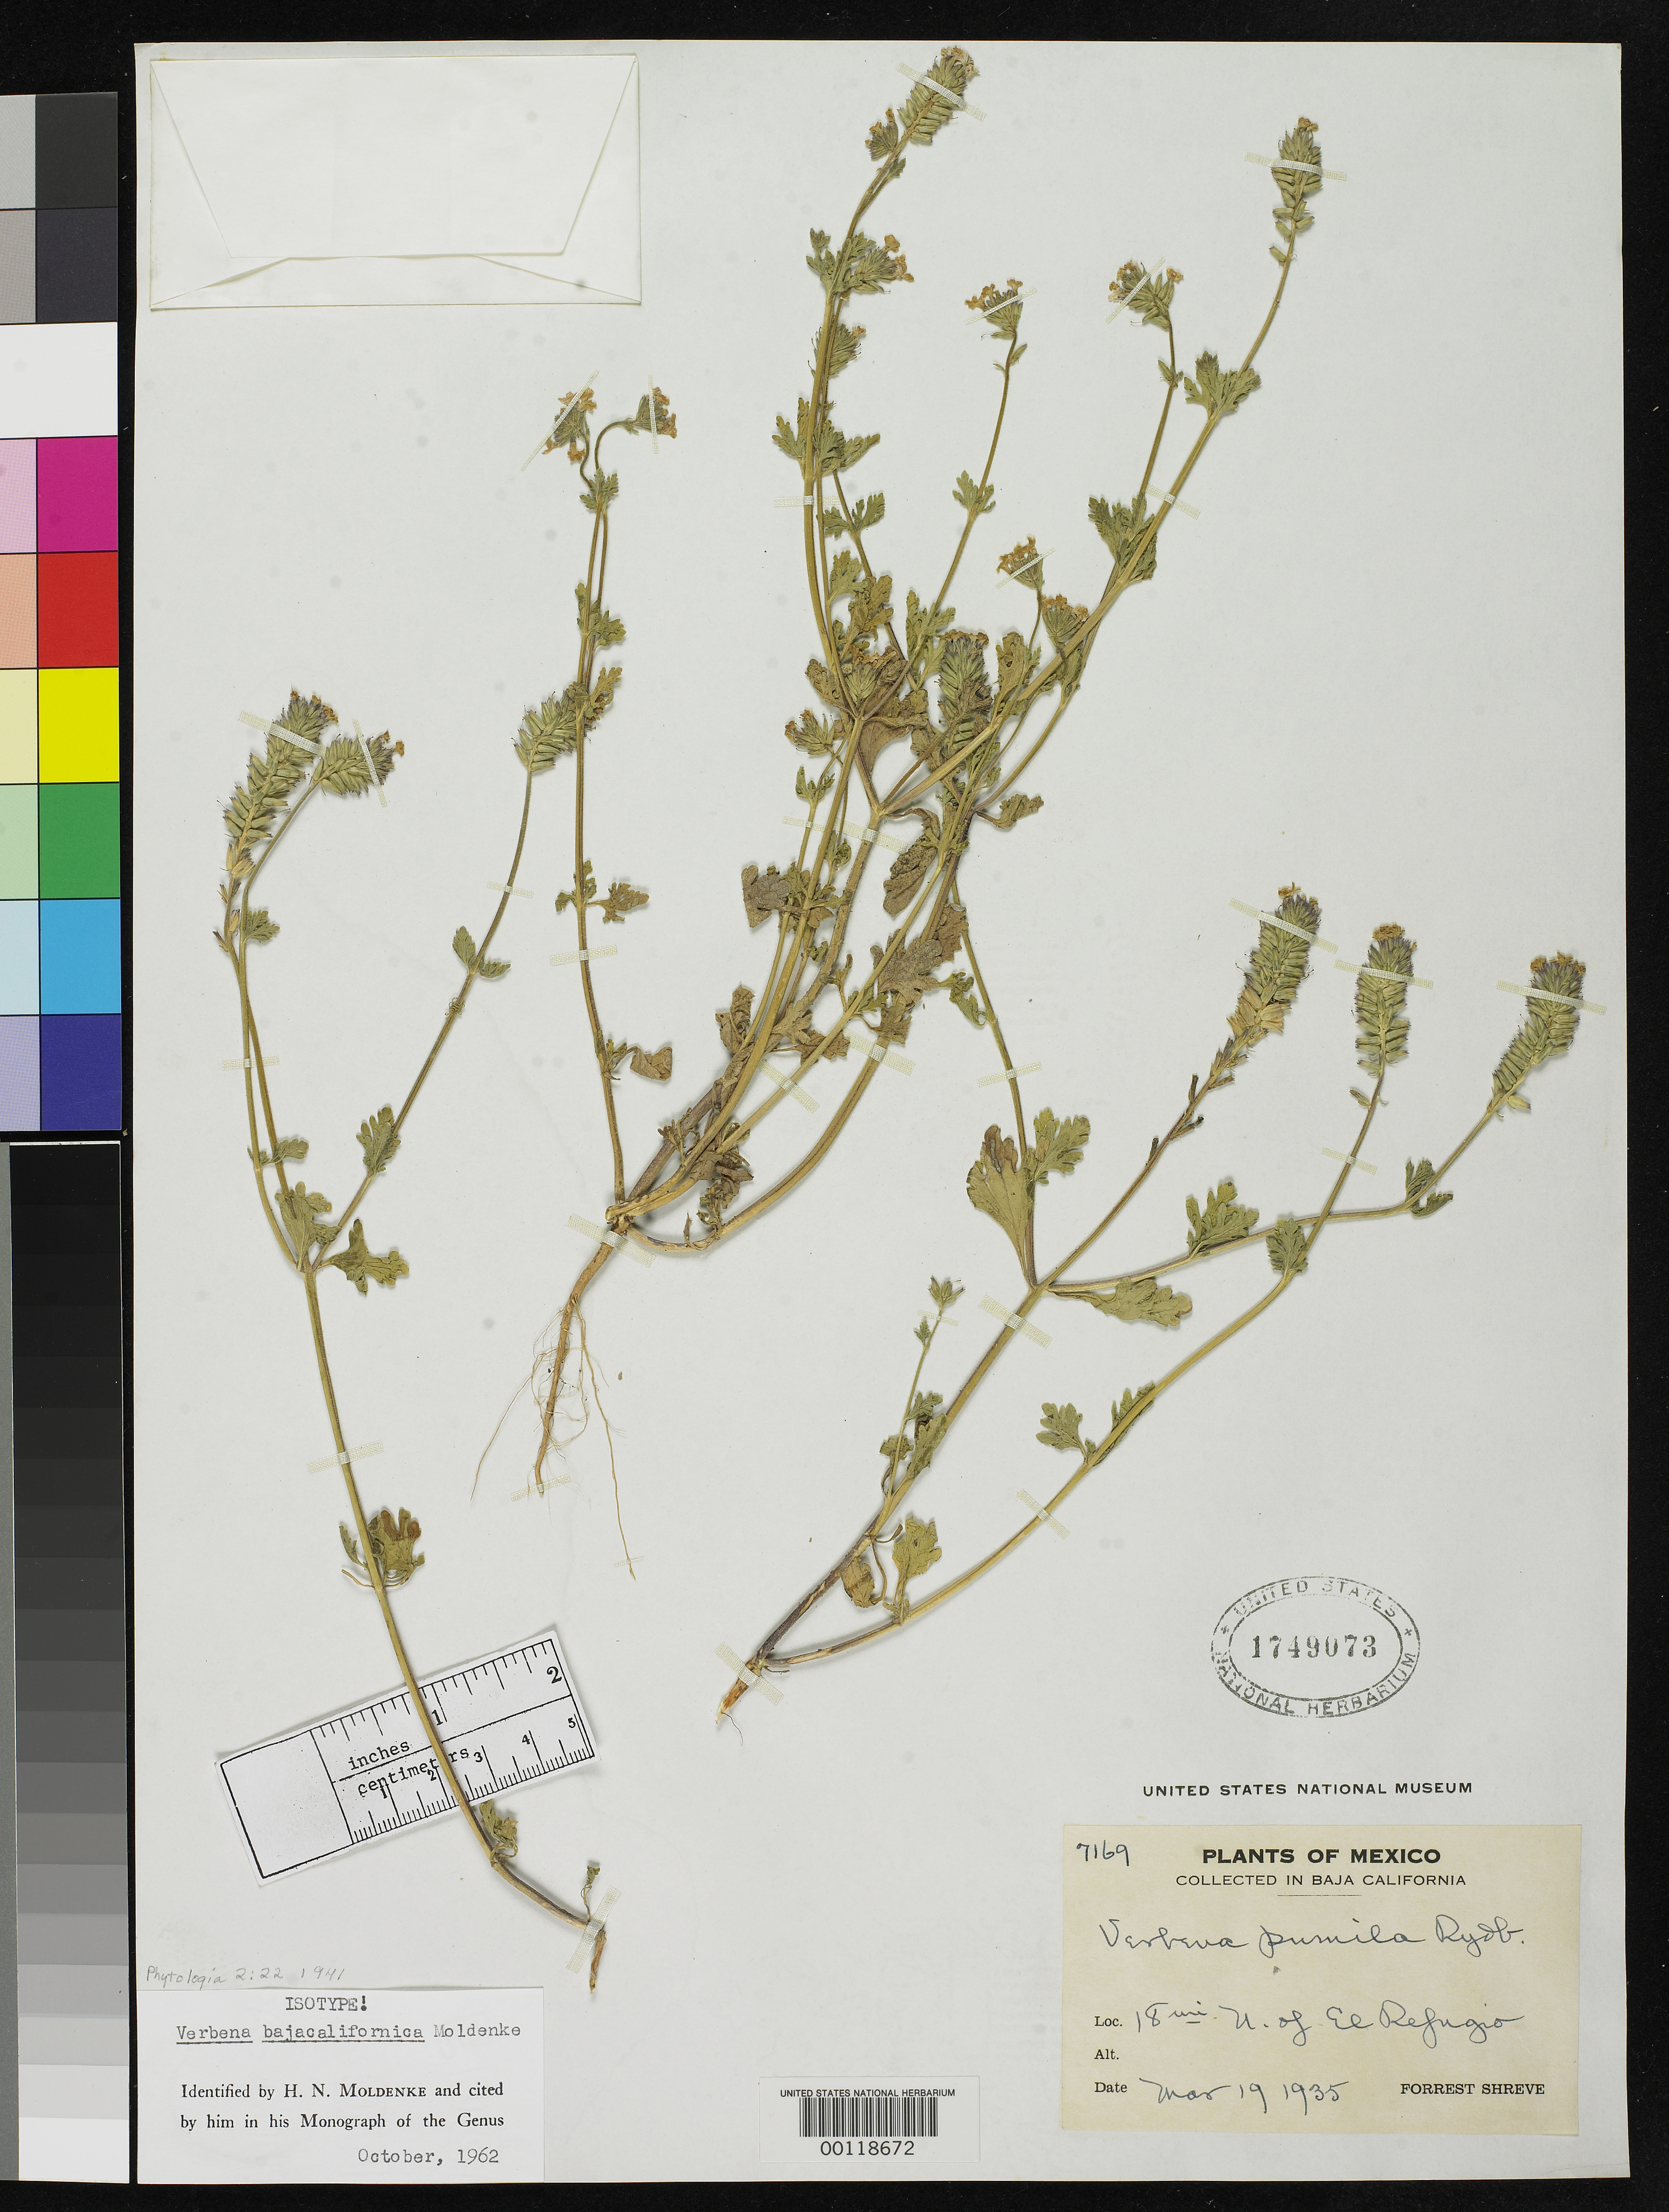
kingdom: Plantae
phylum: Tracheophyta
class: Magnoliopsida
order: Lamiales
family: Verbenaceae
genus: Verbena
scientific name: Verbena bajacalifornica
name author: Moldenke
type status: Isotype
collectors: F. Shreve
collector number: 7169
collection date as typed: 19 Mar 1935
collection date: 1935-03-19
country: Mexico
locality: Lower California, N of El Refugio.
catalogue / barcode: US 1749073